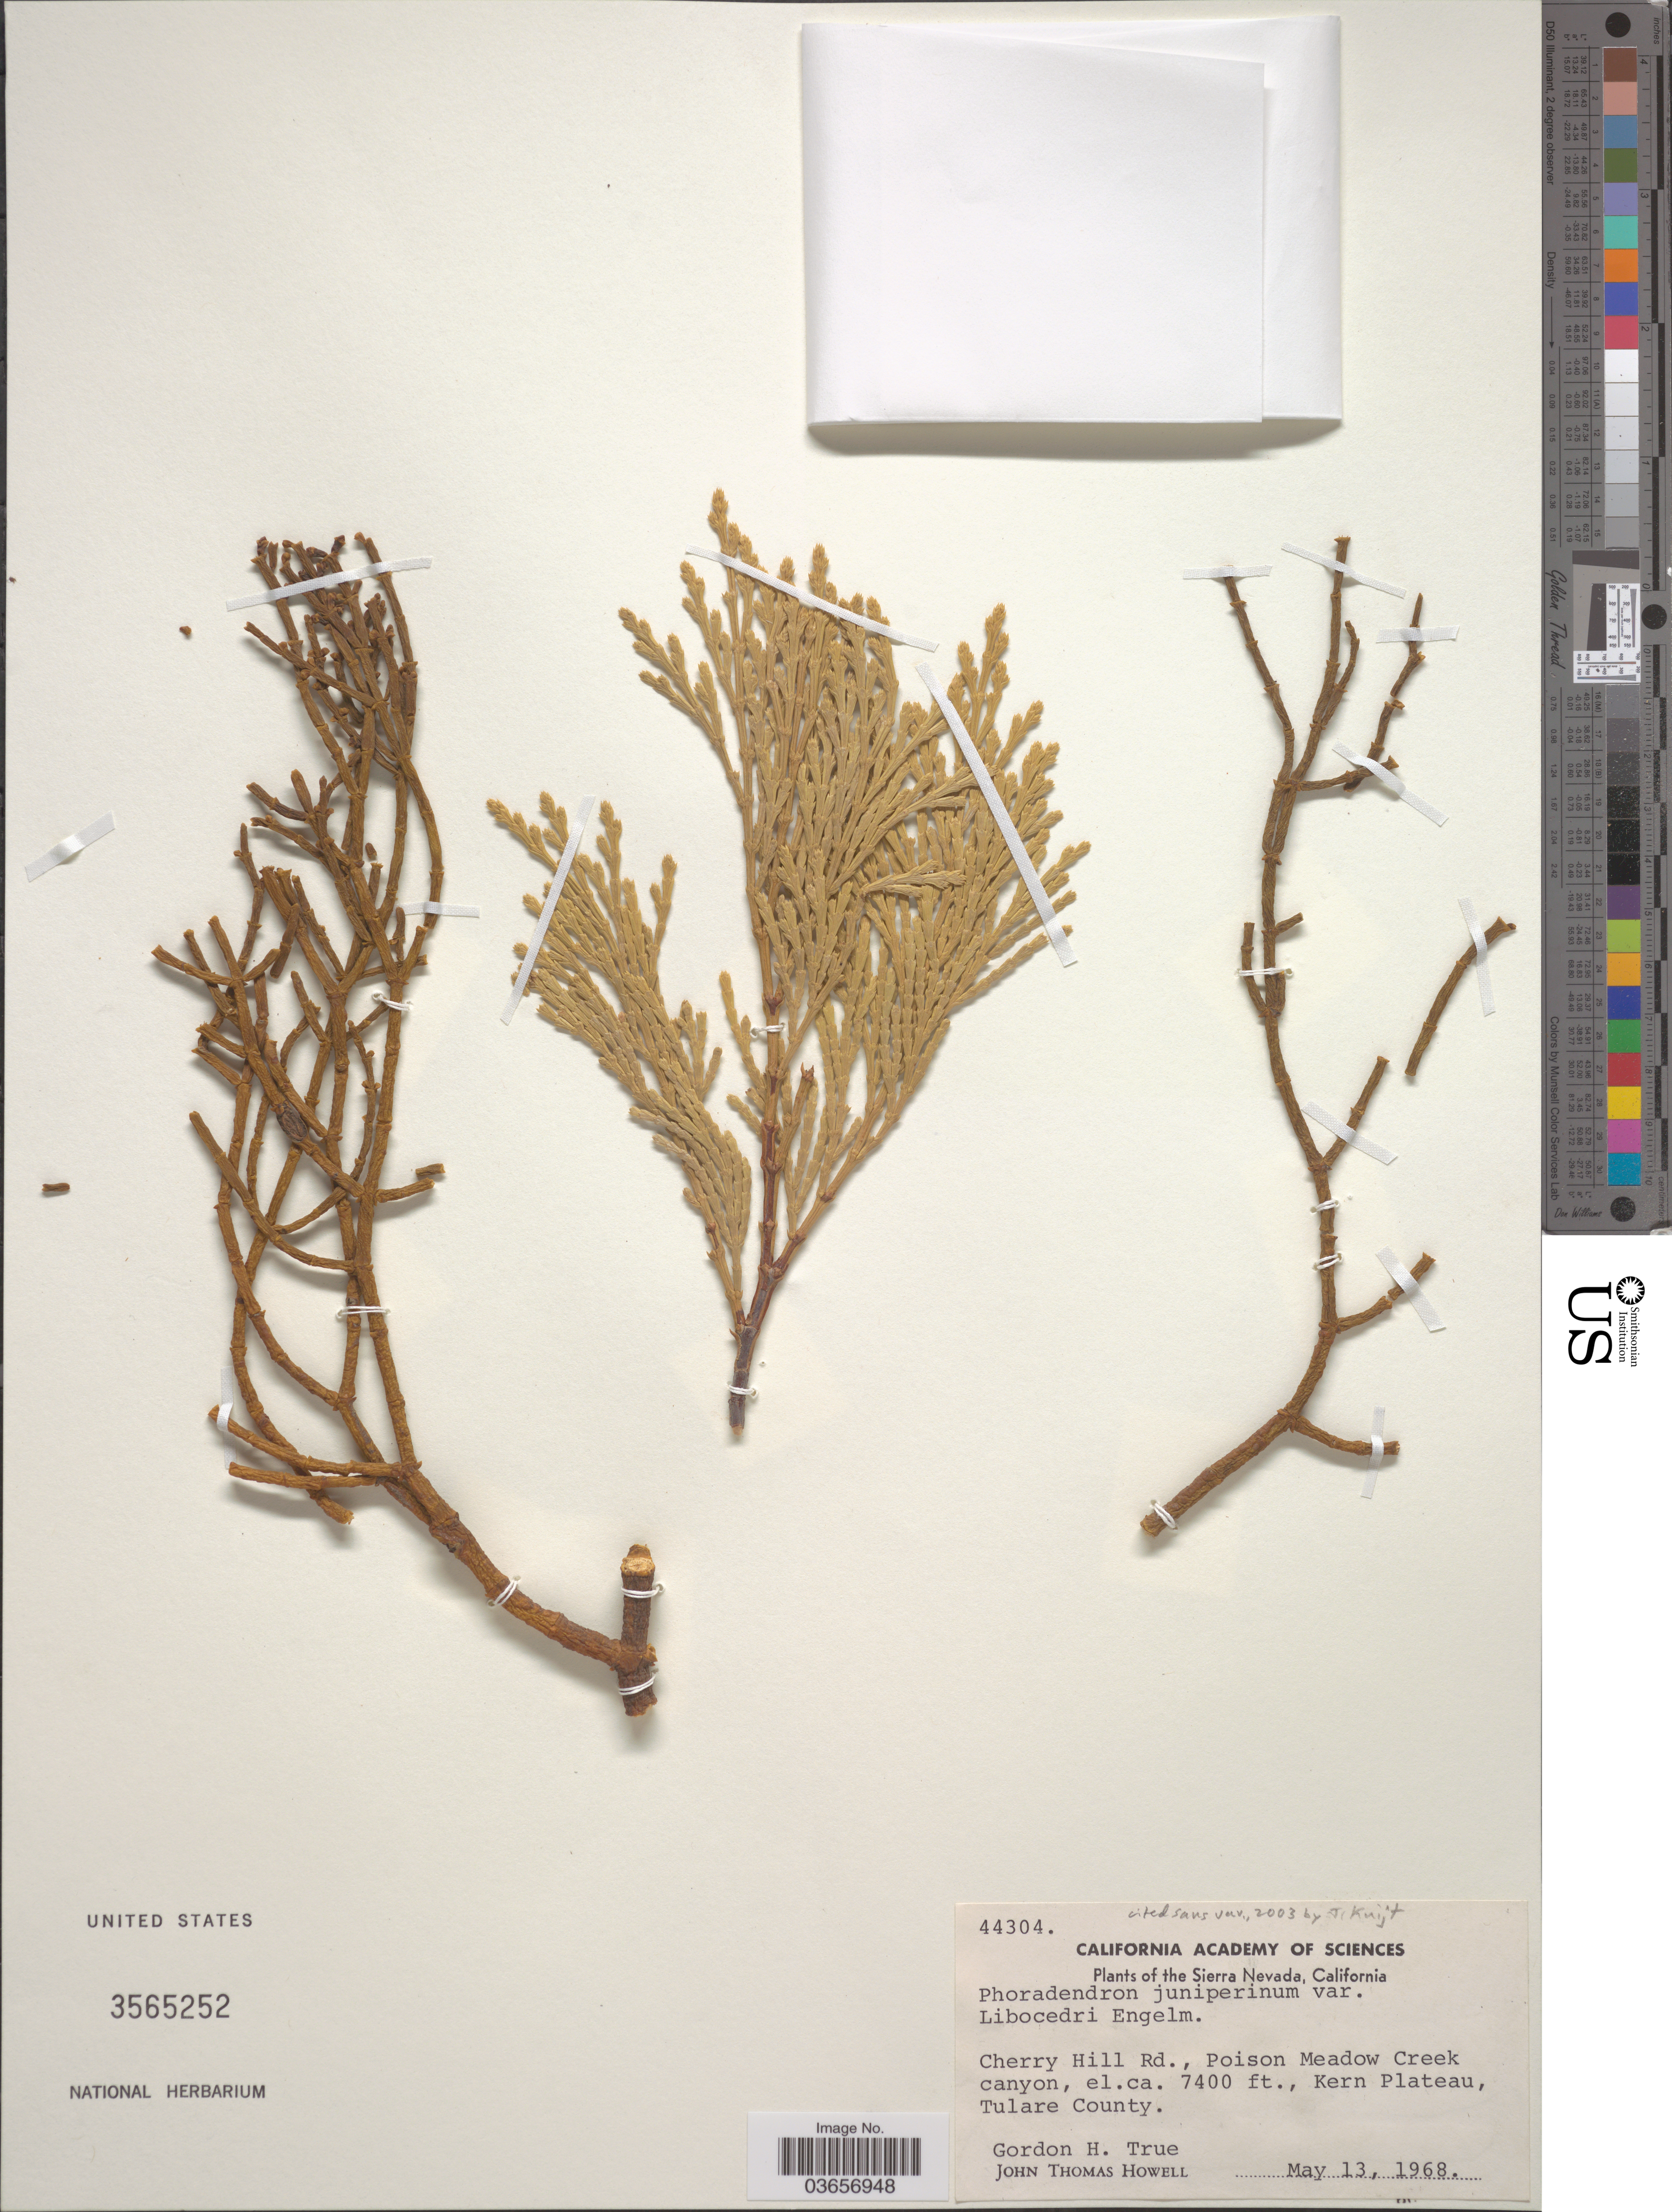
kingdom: Plantae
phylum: Tracheophyta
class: Magnoliopsida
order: Santalales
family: Viscaceae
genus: Phoradendron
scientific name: Phoradendron libocedri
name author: (Engelm.) Howell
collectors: G. H. True & J. T. Howell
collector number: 44304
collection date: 1968-05-13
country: United States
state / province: California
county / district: Tulare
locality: Sierra Nevada. Cherry Hill Rd., Poison Meadow Creek canyon, Kern Plateau, Tulare County.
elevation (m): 2256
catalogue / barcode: US 3565252